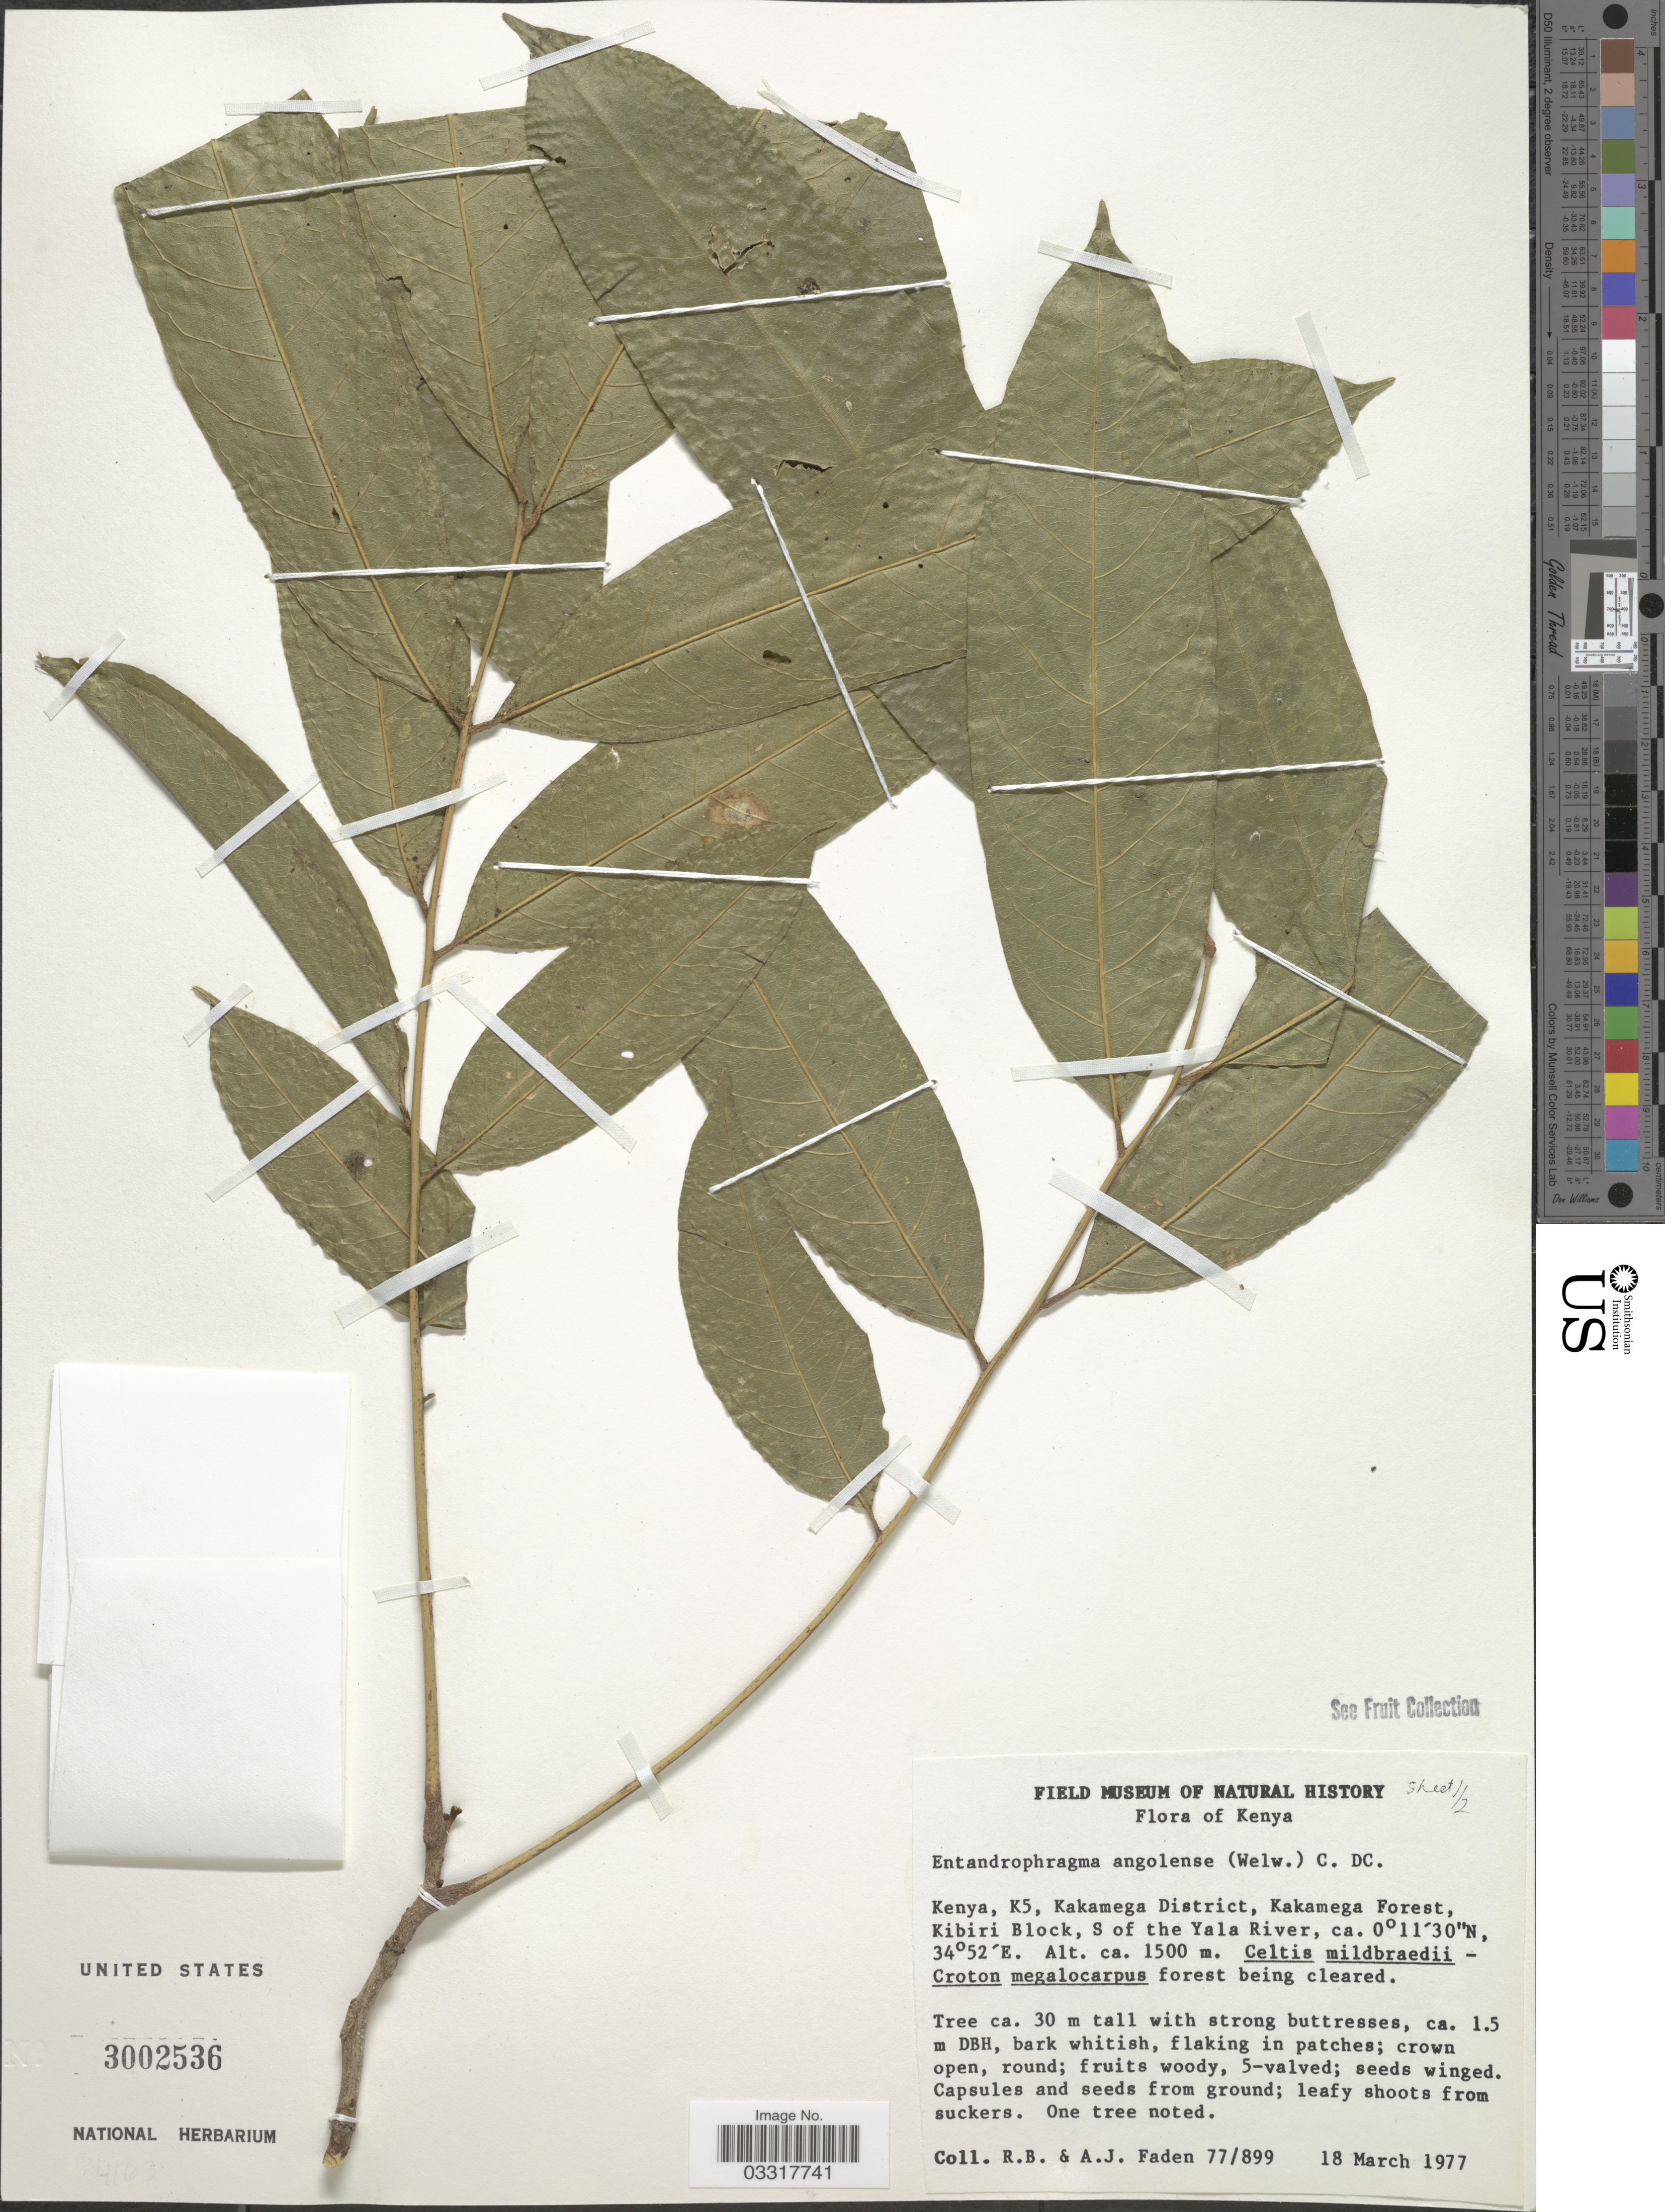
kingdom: Plantae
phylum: Tracheophyta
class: Magnoliopsida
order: Sapindales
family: Meliaceae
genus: Entandrophragma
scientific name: Entandrophragma angolense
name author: (Welw.) C. DC.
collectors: R. B. Faden & A. J. Faden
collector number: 77/899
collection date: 1977-03-18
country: Kenya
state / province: Kakamega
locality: K5, Kakamega District, Kakamega Forest, Kibiri Block, S of the Yala River.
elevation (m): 1500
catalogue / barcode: US 3002536